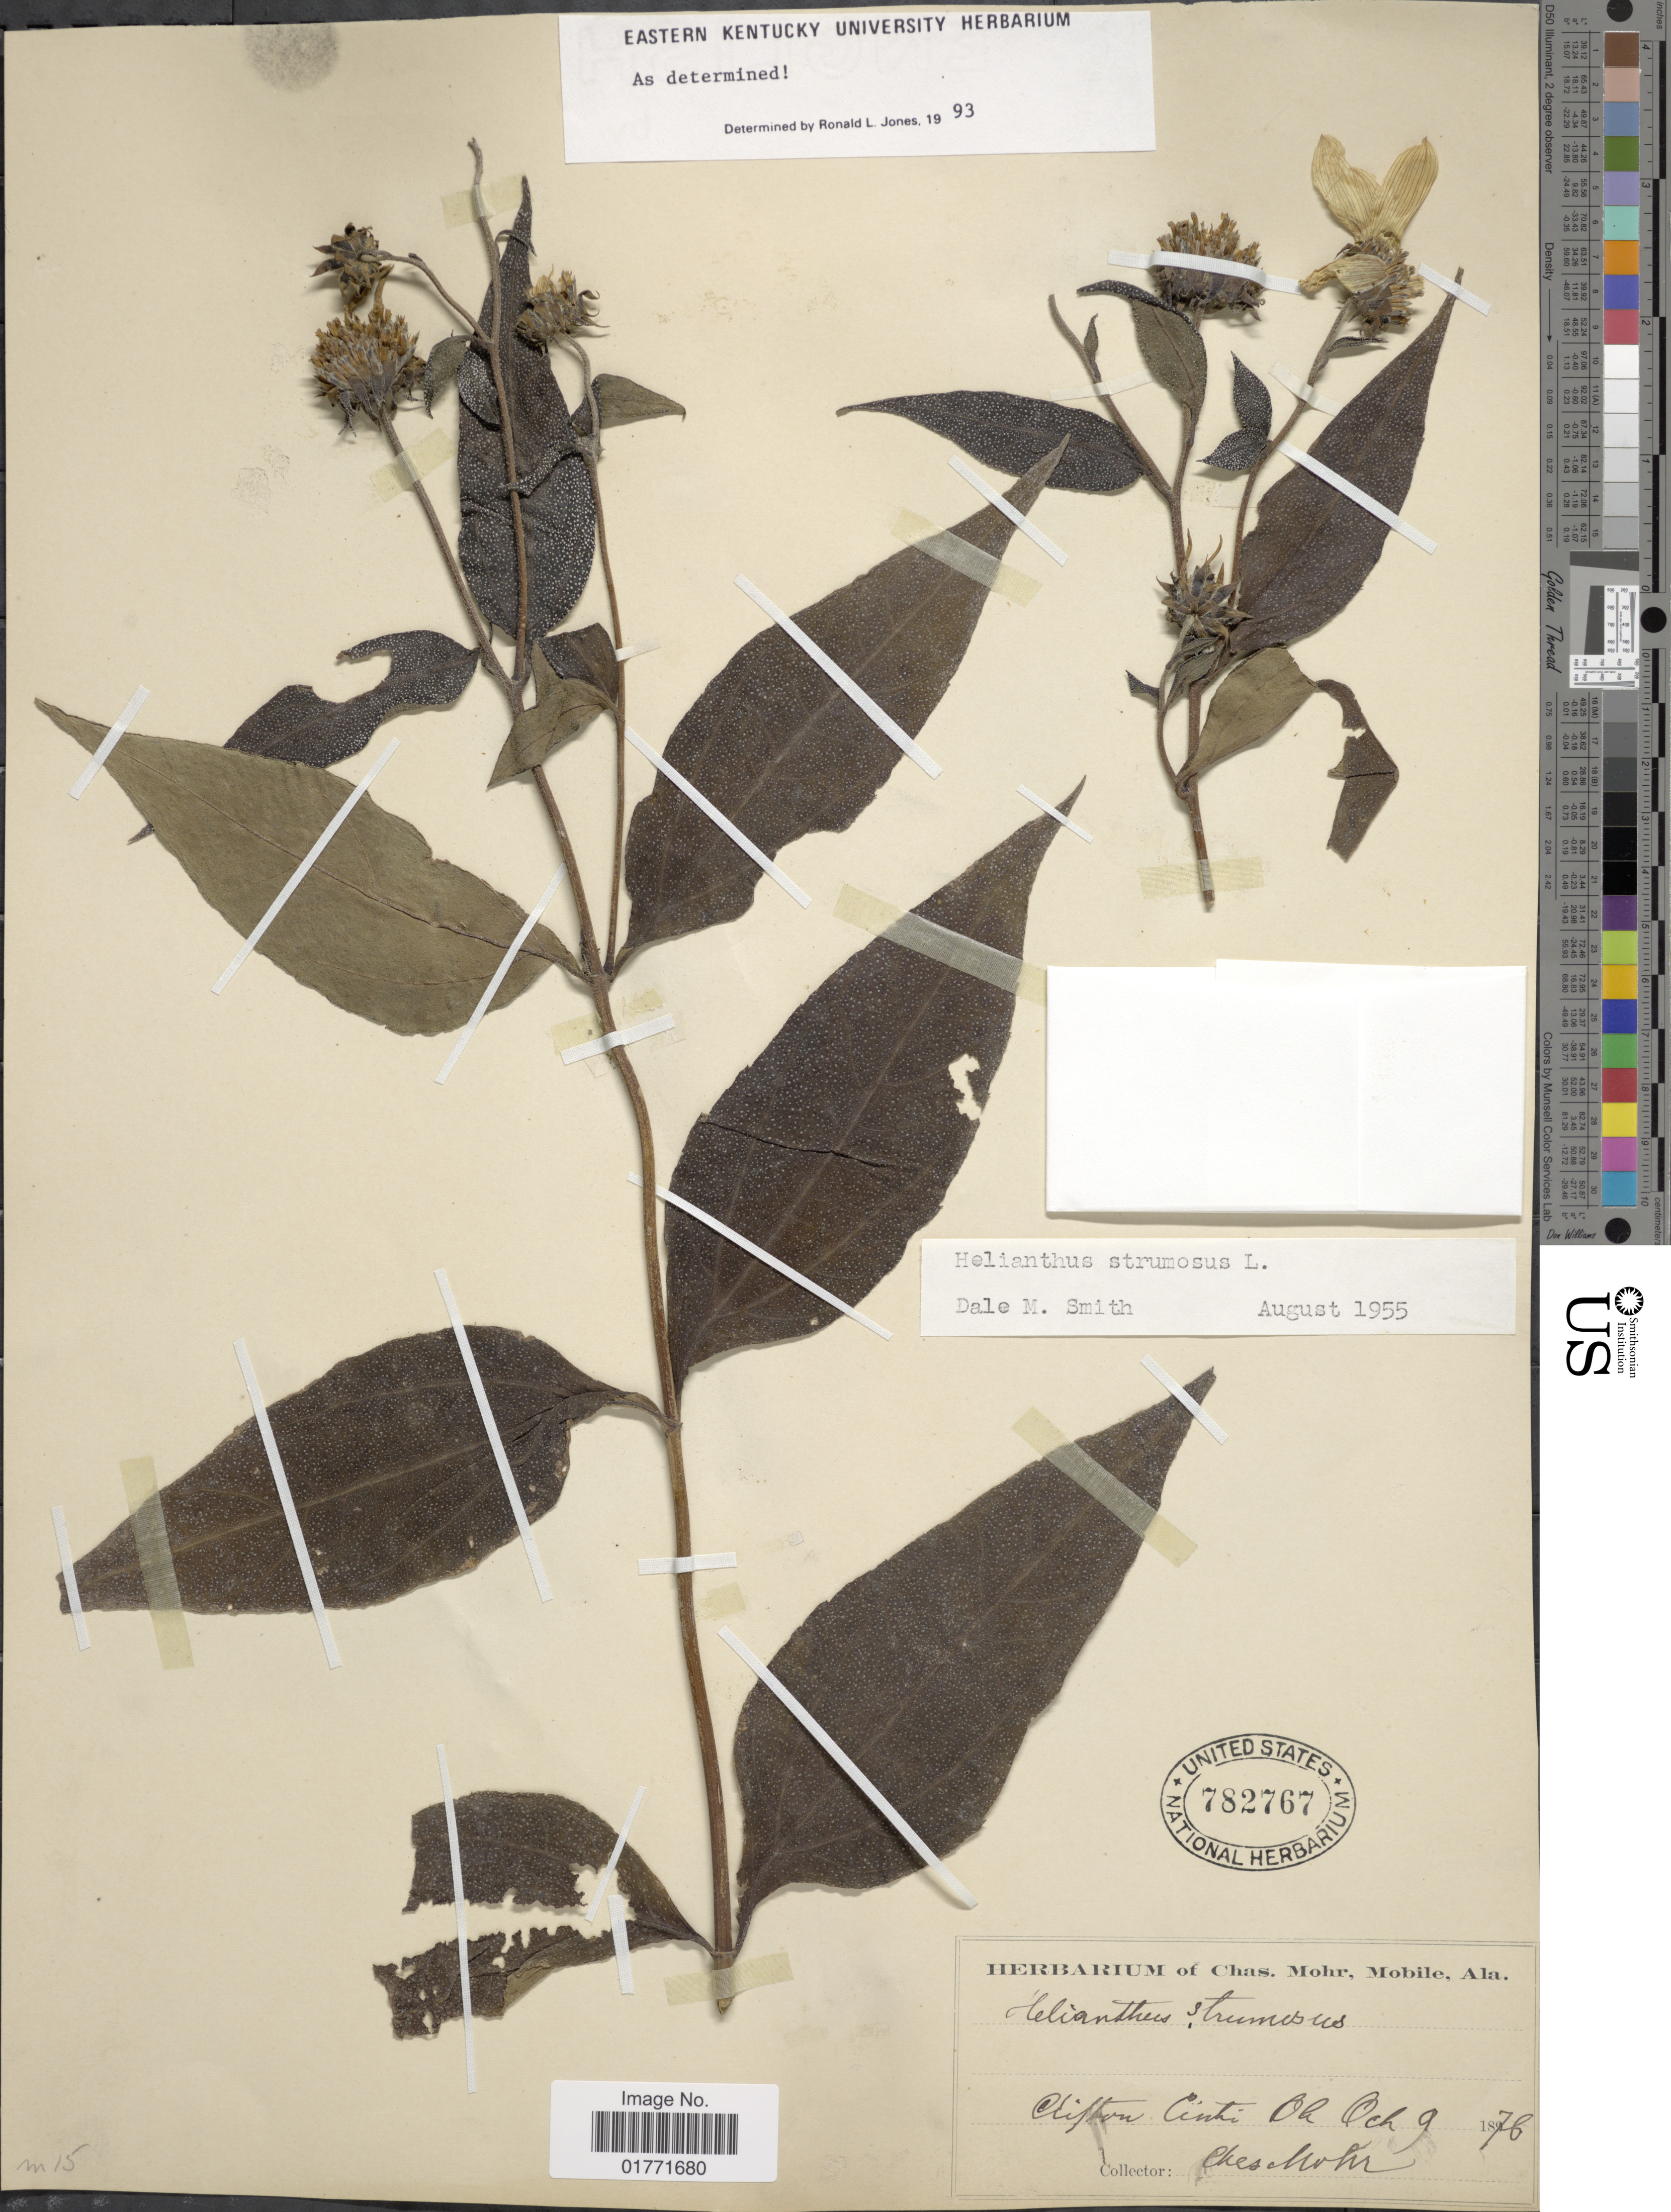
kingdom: Plantae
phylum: Tracheophyta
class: Magnoliopsida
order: Asterales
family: Asteraceae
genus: Helianthus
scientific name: Helianthus strumosus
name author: L.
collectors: Mohr, C. T. (herbarium)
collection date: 1876-10-09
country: United States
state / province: Ohio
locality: Clifton Cinti.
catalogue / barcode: US 782767